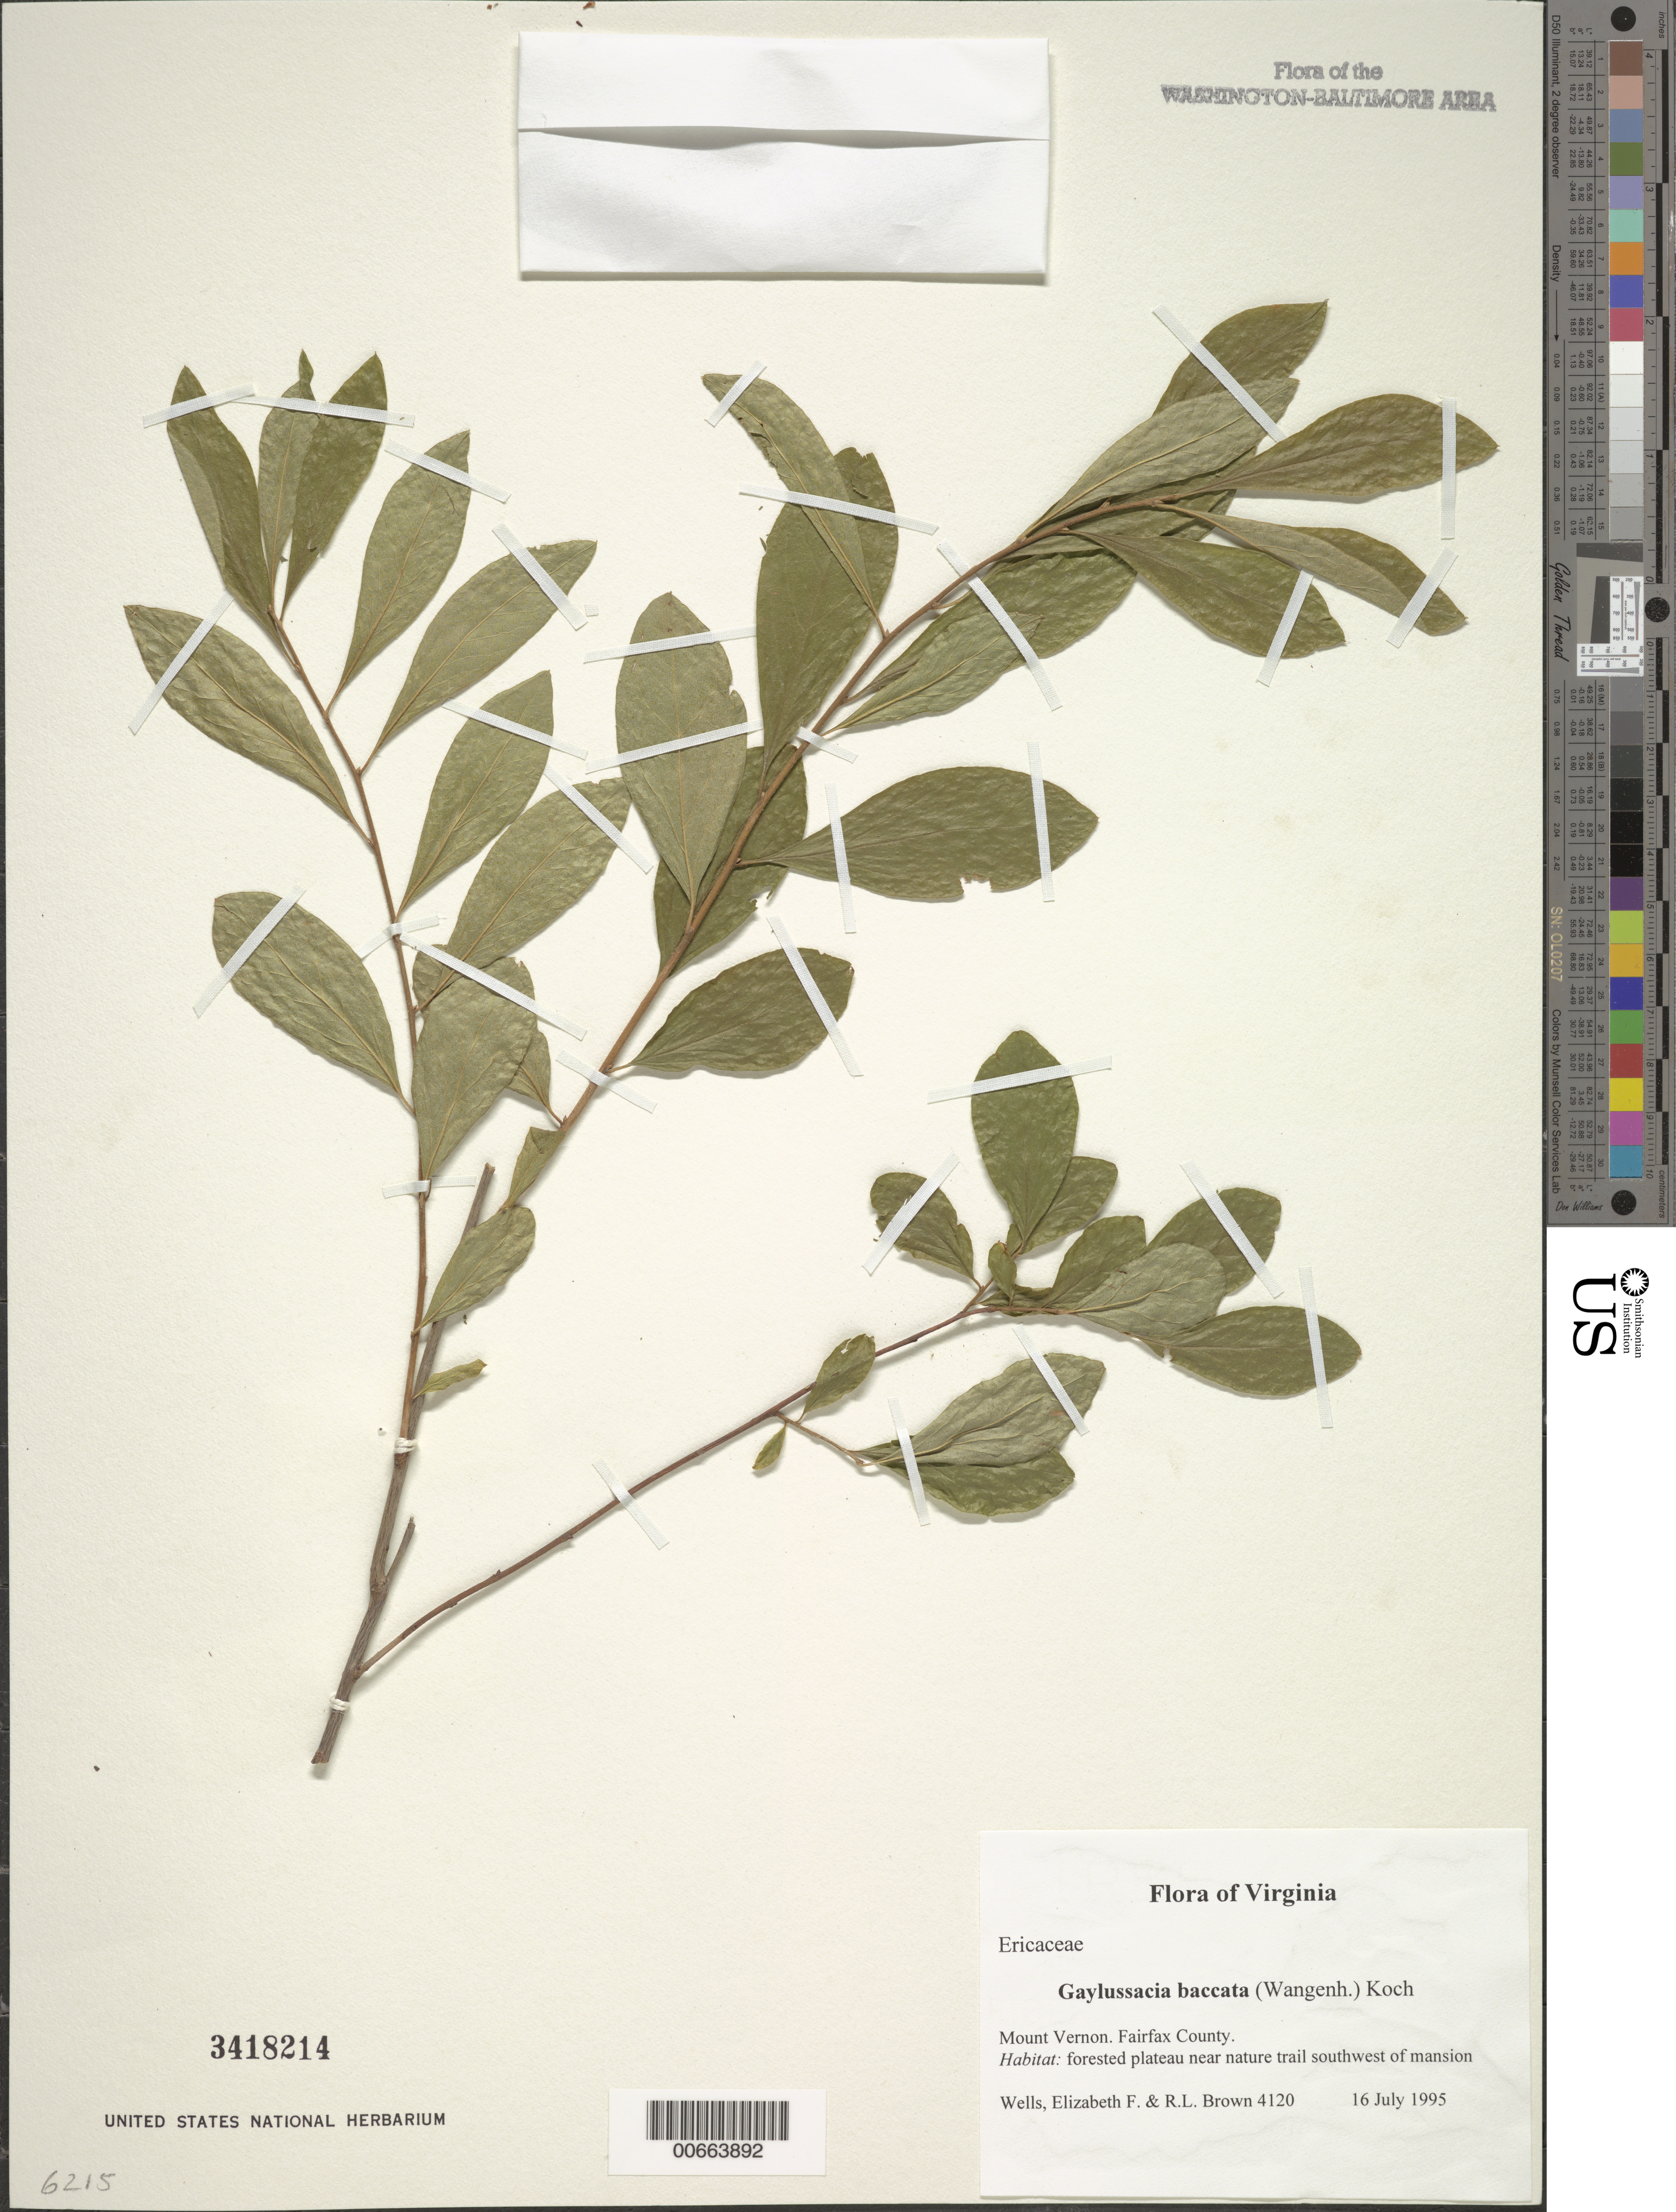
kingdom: Plantae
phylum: Tracheophyta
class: Magnoliopsida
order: Ericales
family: Ericaceae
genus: Gaylussacia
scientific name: Gaylussacia baccata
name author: (Wangenh.) K. Koch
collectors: E. F. Wells & R. L. Brown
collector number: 4120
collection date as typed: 16 Jul 1995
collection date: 1995-07-16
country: United States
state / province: Virginia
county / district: Fairfax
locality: Mount Vernon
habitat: forested plateau near nature trail southwest of mansion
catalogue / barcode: US 3418214